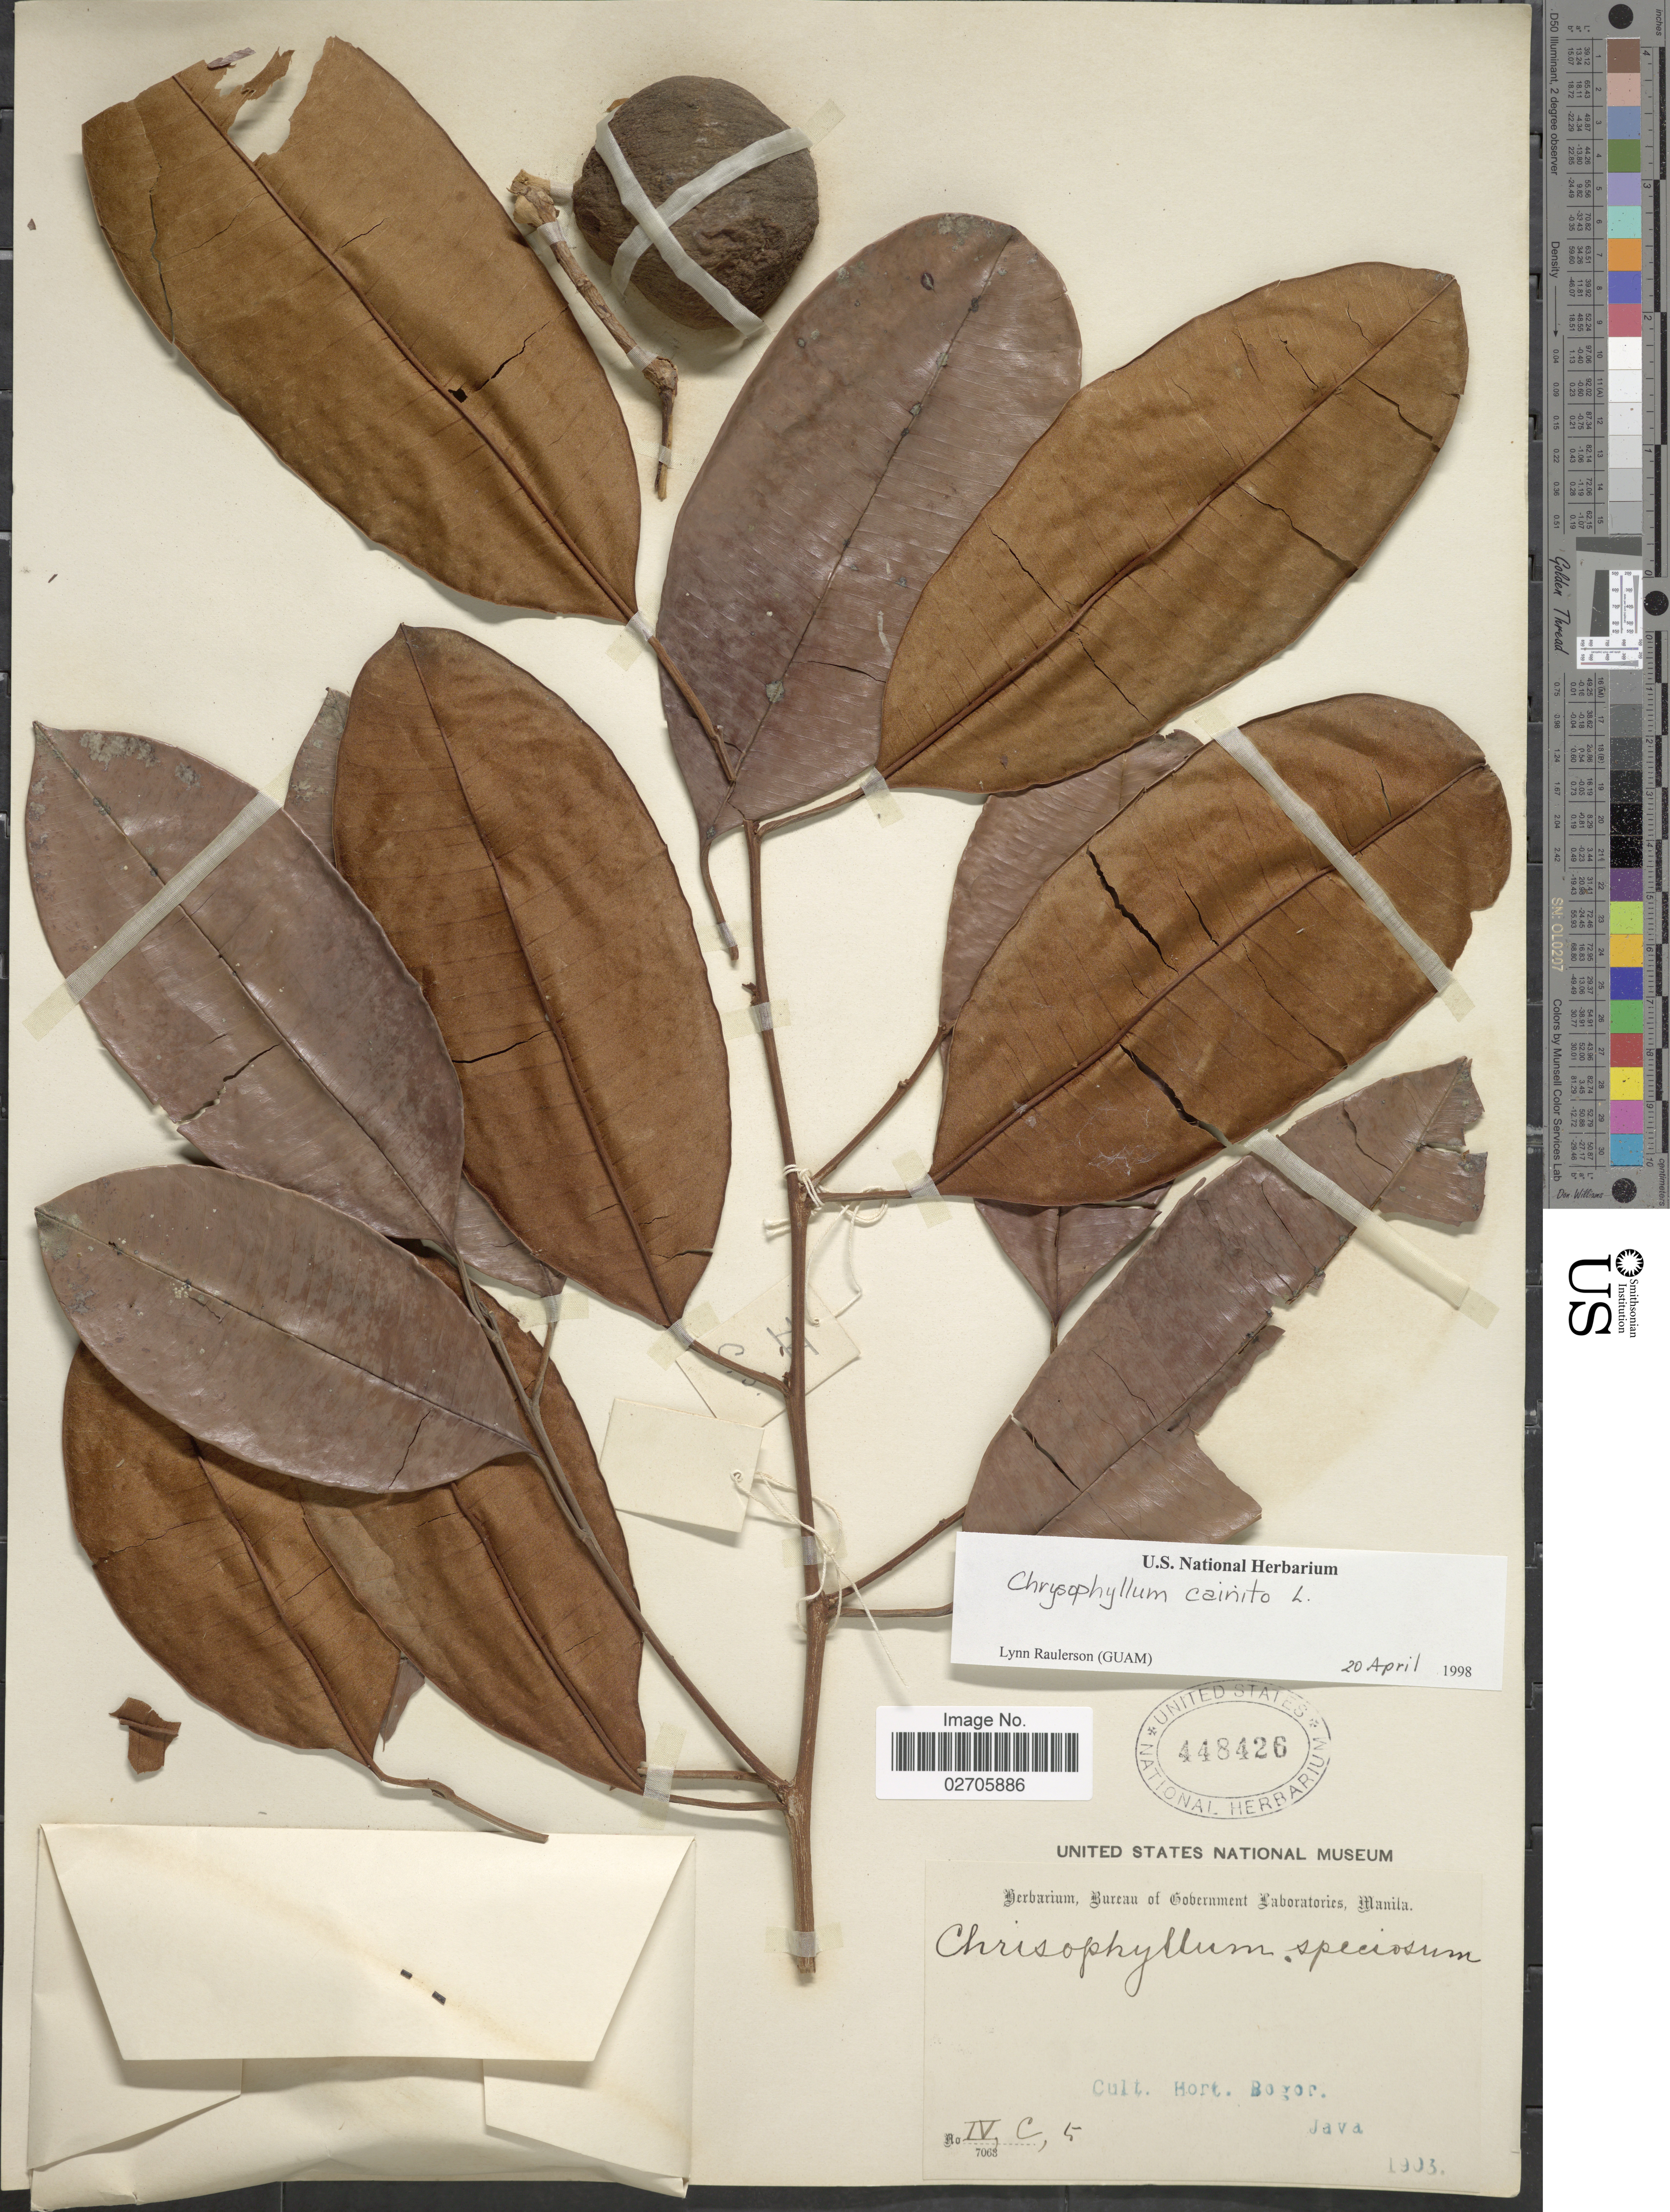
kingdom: Plantae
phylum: Tracheophyta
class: Magnoliopsida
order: Ericales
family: Sapotaceae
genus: Chrysophyllum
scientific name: Chrysophyllum cainito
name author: L.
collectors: Ex herb. Bureau of Government Laboratories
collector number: IV, C, 5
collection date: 1903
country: Indonesia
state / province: Java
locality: Cult. Hort. Bogor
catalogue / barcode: US 448426